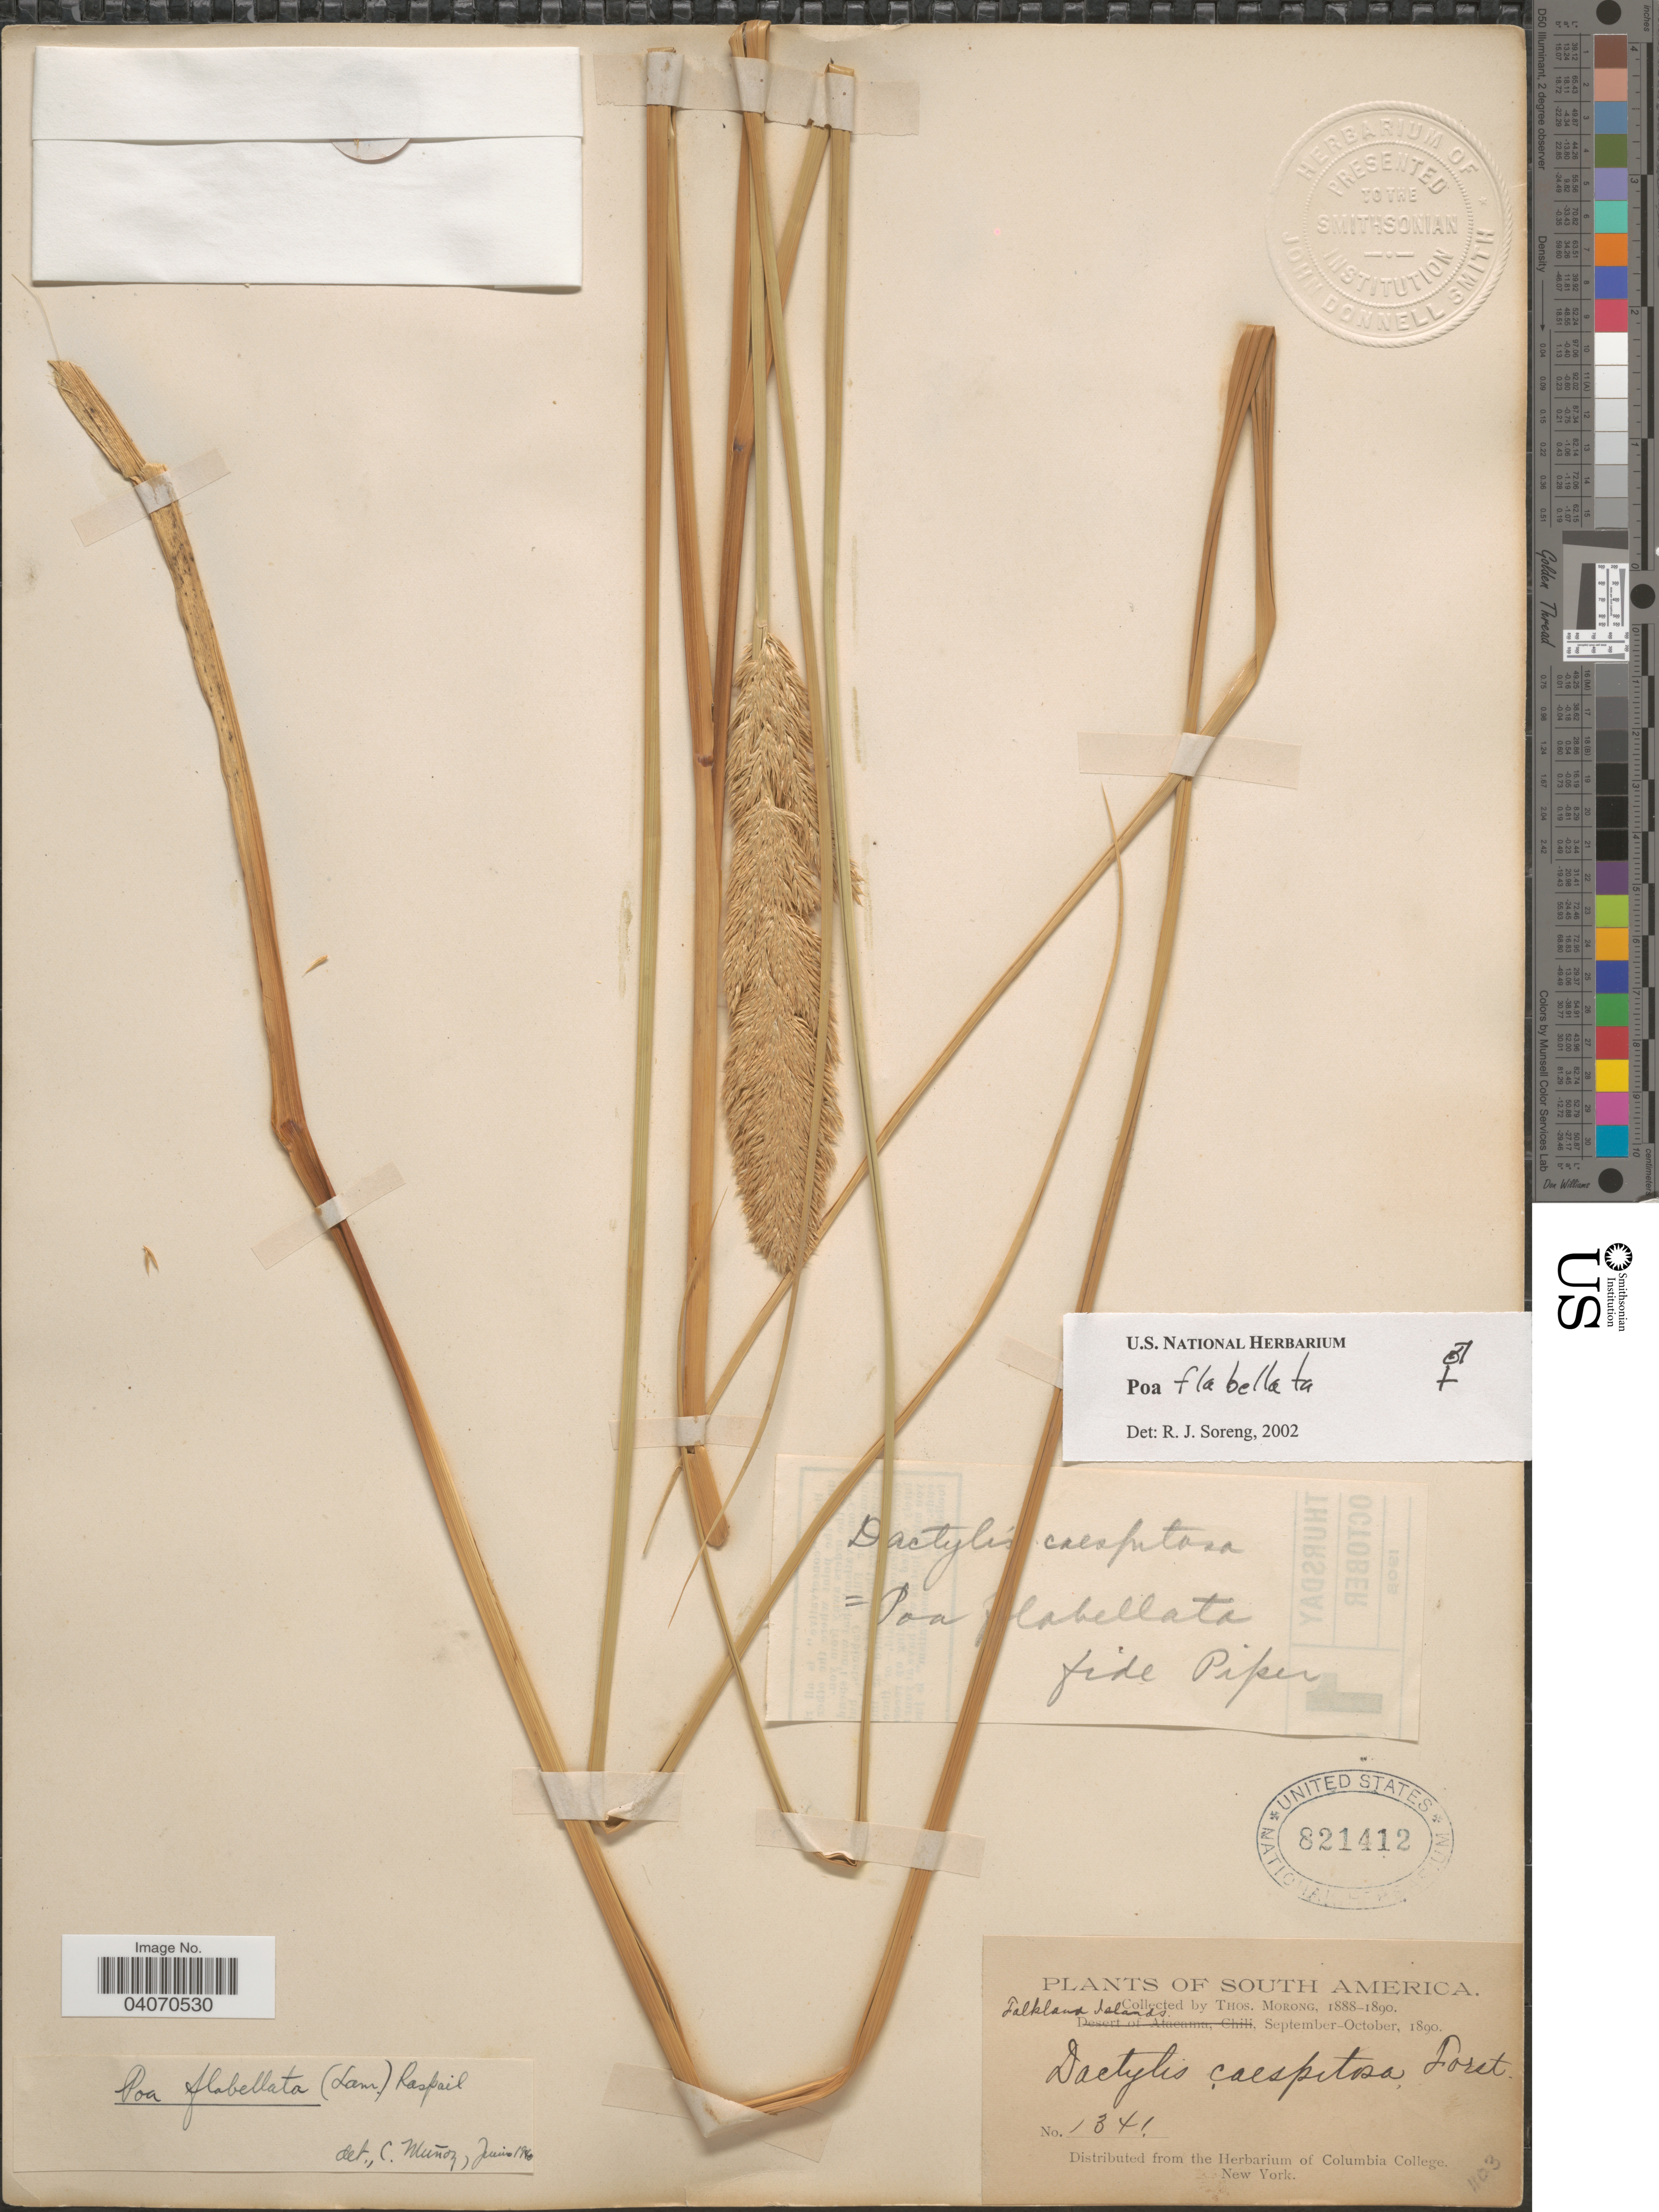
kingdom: Plantae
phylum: Tracheophyta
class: Liliopsida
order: Poales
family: Poaceae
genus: Poa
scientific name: Poa flabellata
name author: (Lam.) Raspail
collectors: ex herb. T. Morong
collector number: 1341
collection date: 1890-09/1890-10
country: Falkland Islands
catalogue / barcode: US 821412